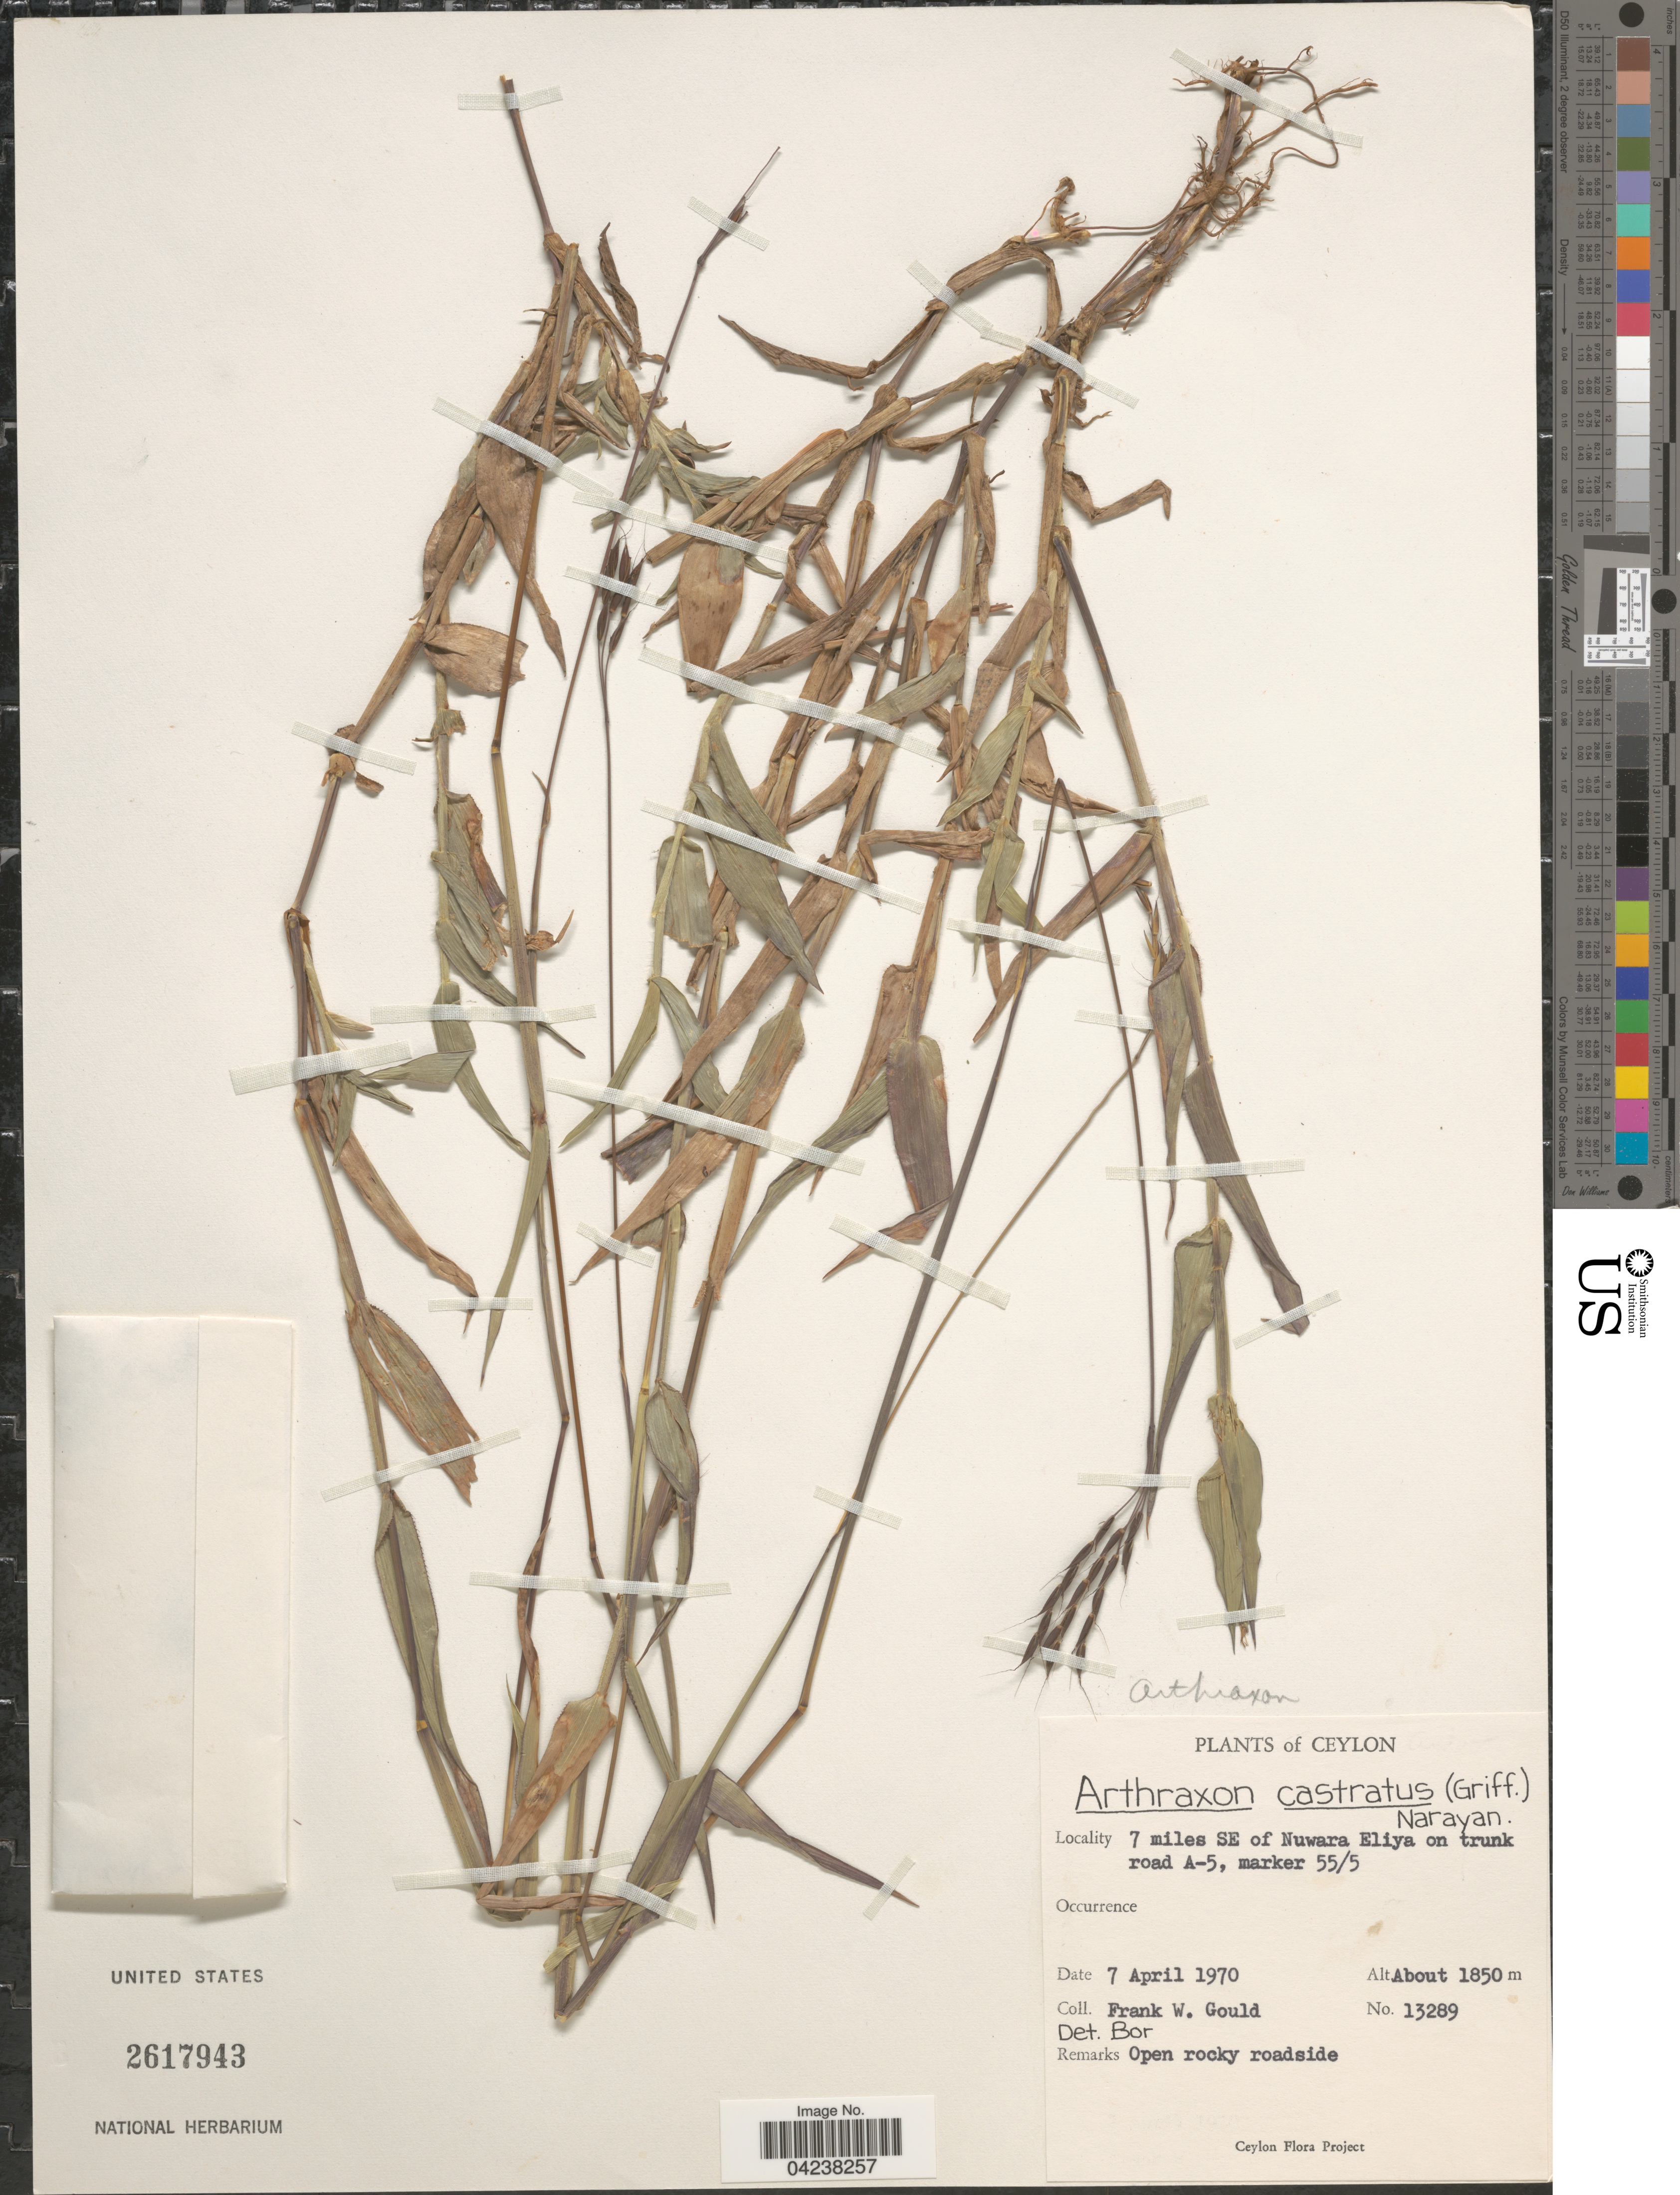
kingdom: Plantae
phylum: Tracheophyta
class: Liliopsida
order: Poales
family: Poaceae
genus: Arthraxon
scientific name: Arthraxon castratus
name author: (Griff.) V. Naray. ex Bor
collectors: F. W. Gould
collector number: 13289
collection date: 1970-04-07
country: Sri Lanka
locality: Ceylon. 7 miles SE of Nuwara Eliya on trunk road A-5, marker 55/5.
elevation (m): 1850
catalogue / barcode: US 2617943